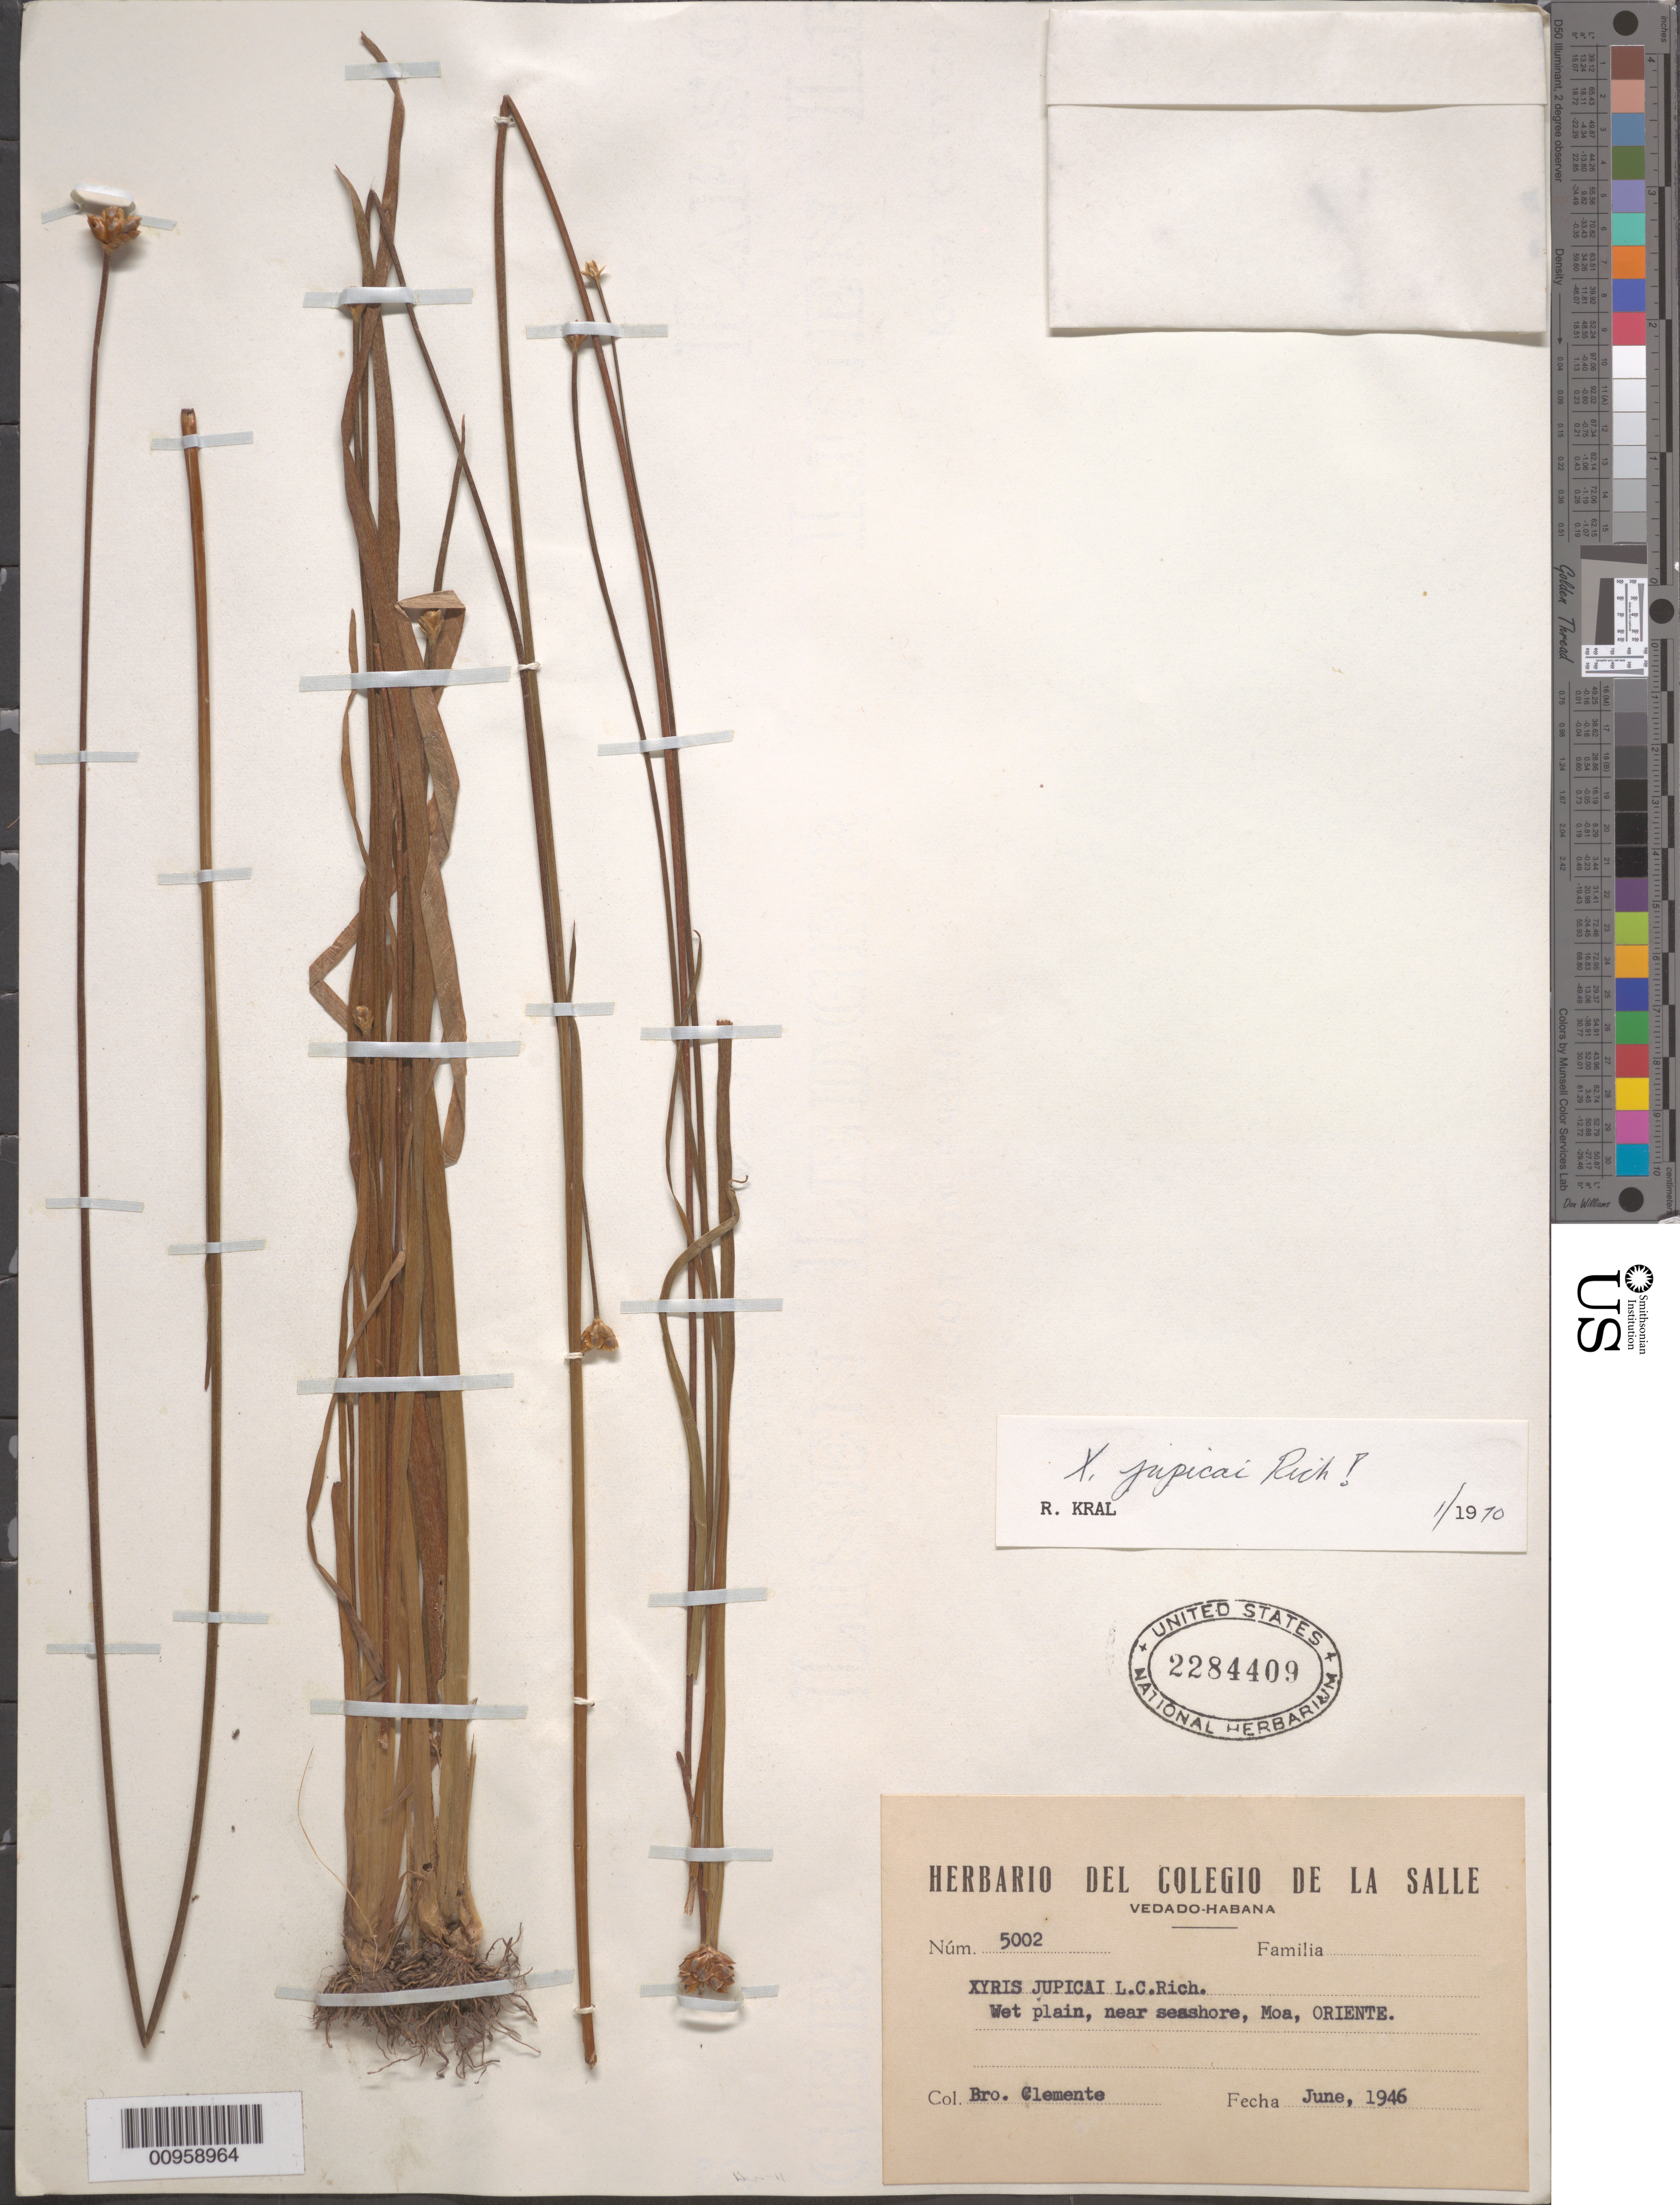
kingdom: Plantae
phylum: Tracheophyta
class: Liliopsida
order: Poales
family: Xyridaceae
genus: Xyris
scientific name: Xyris jupicai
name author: Rich.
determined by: Kral, Robert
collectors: Bro. Clemente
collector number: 5002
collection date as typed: Jun 1946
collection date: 1946-06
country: Cuba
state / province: Holguín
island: Cuba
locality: Moa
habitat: Wet plain, near seashore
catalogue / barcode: US 2284409